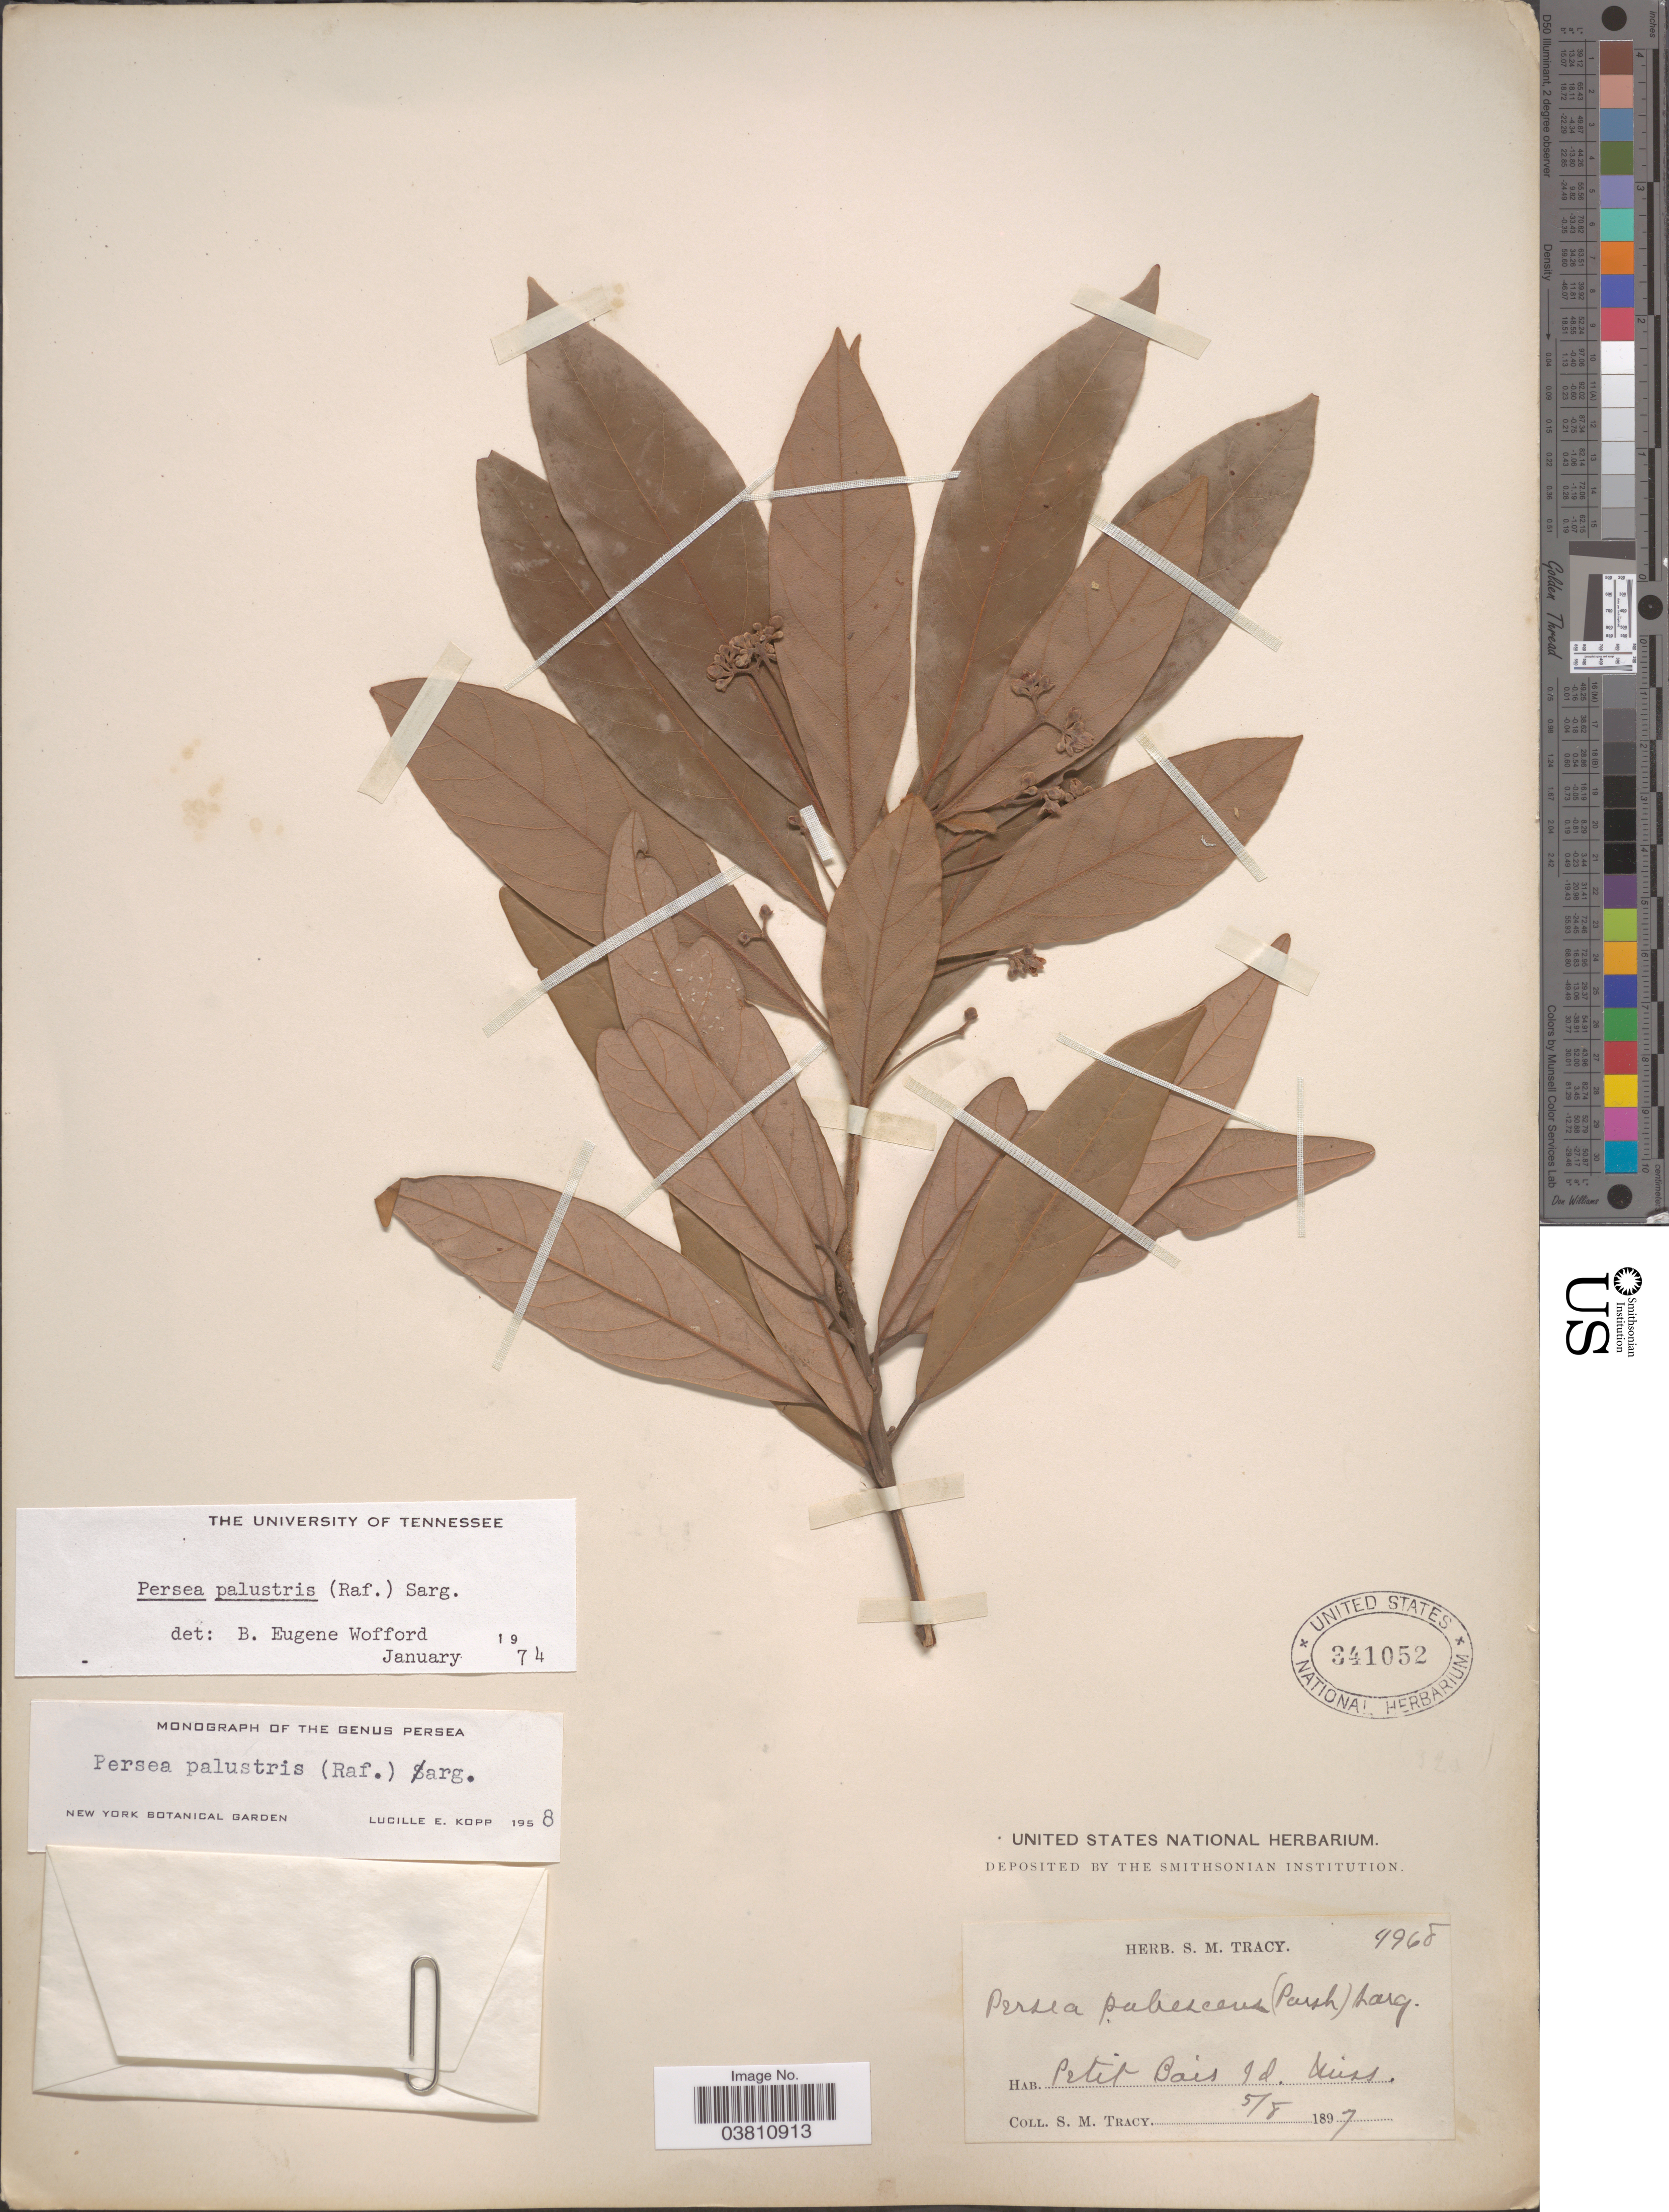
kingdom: Plantae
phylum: Tracheophyta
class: Magnoliopsida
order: Laurales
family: Lauraceae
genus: Persea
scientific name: Persea palustris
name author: (Raf.) Sarg.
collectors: S. M. Tracy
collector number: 4968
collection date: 1897-08-05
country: United States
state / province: Mississippi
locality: Petit Bois Id.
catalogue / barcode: US 341052